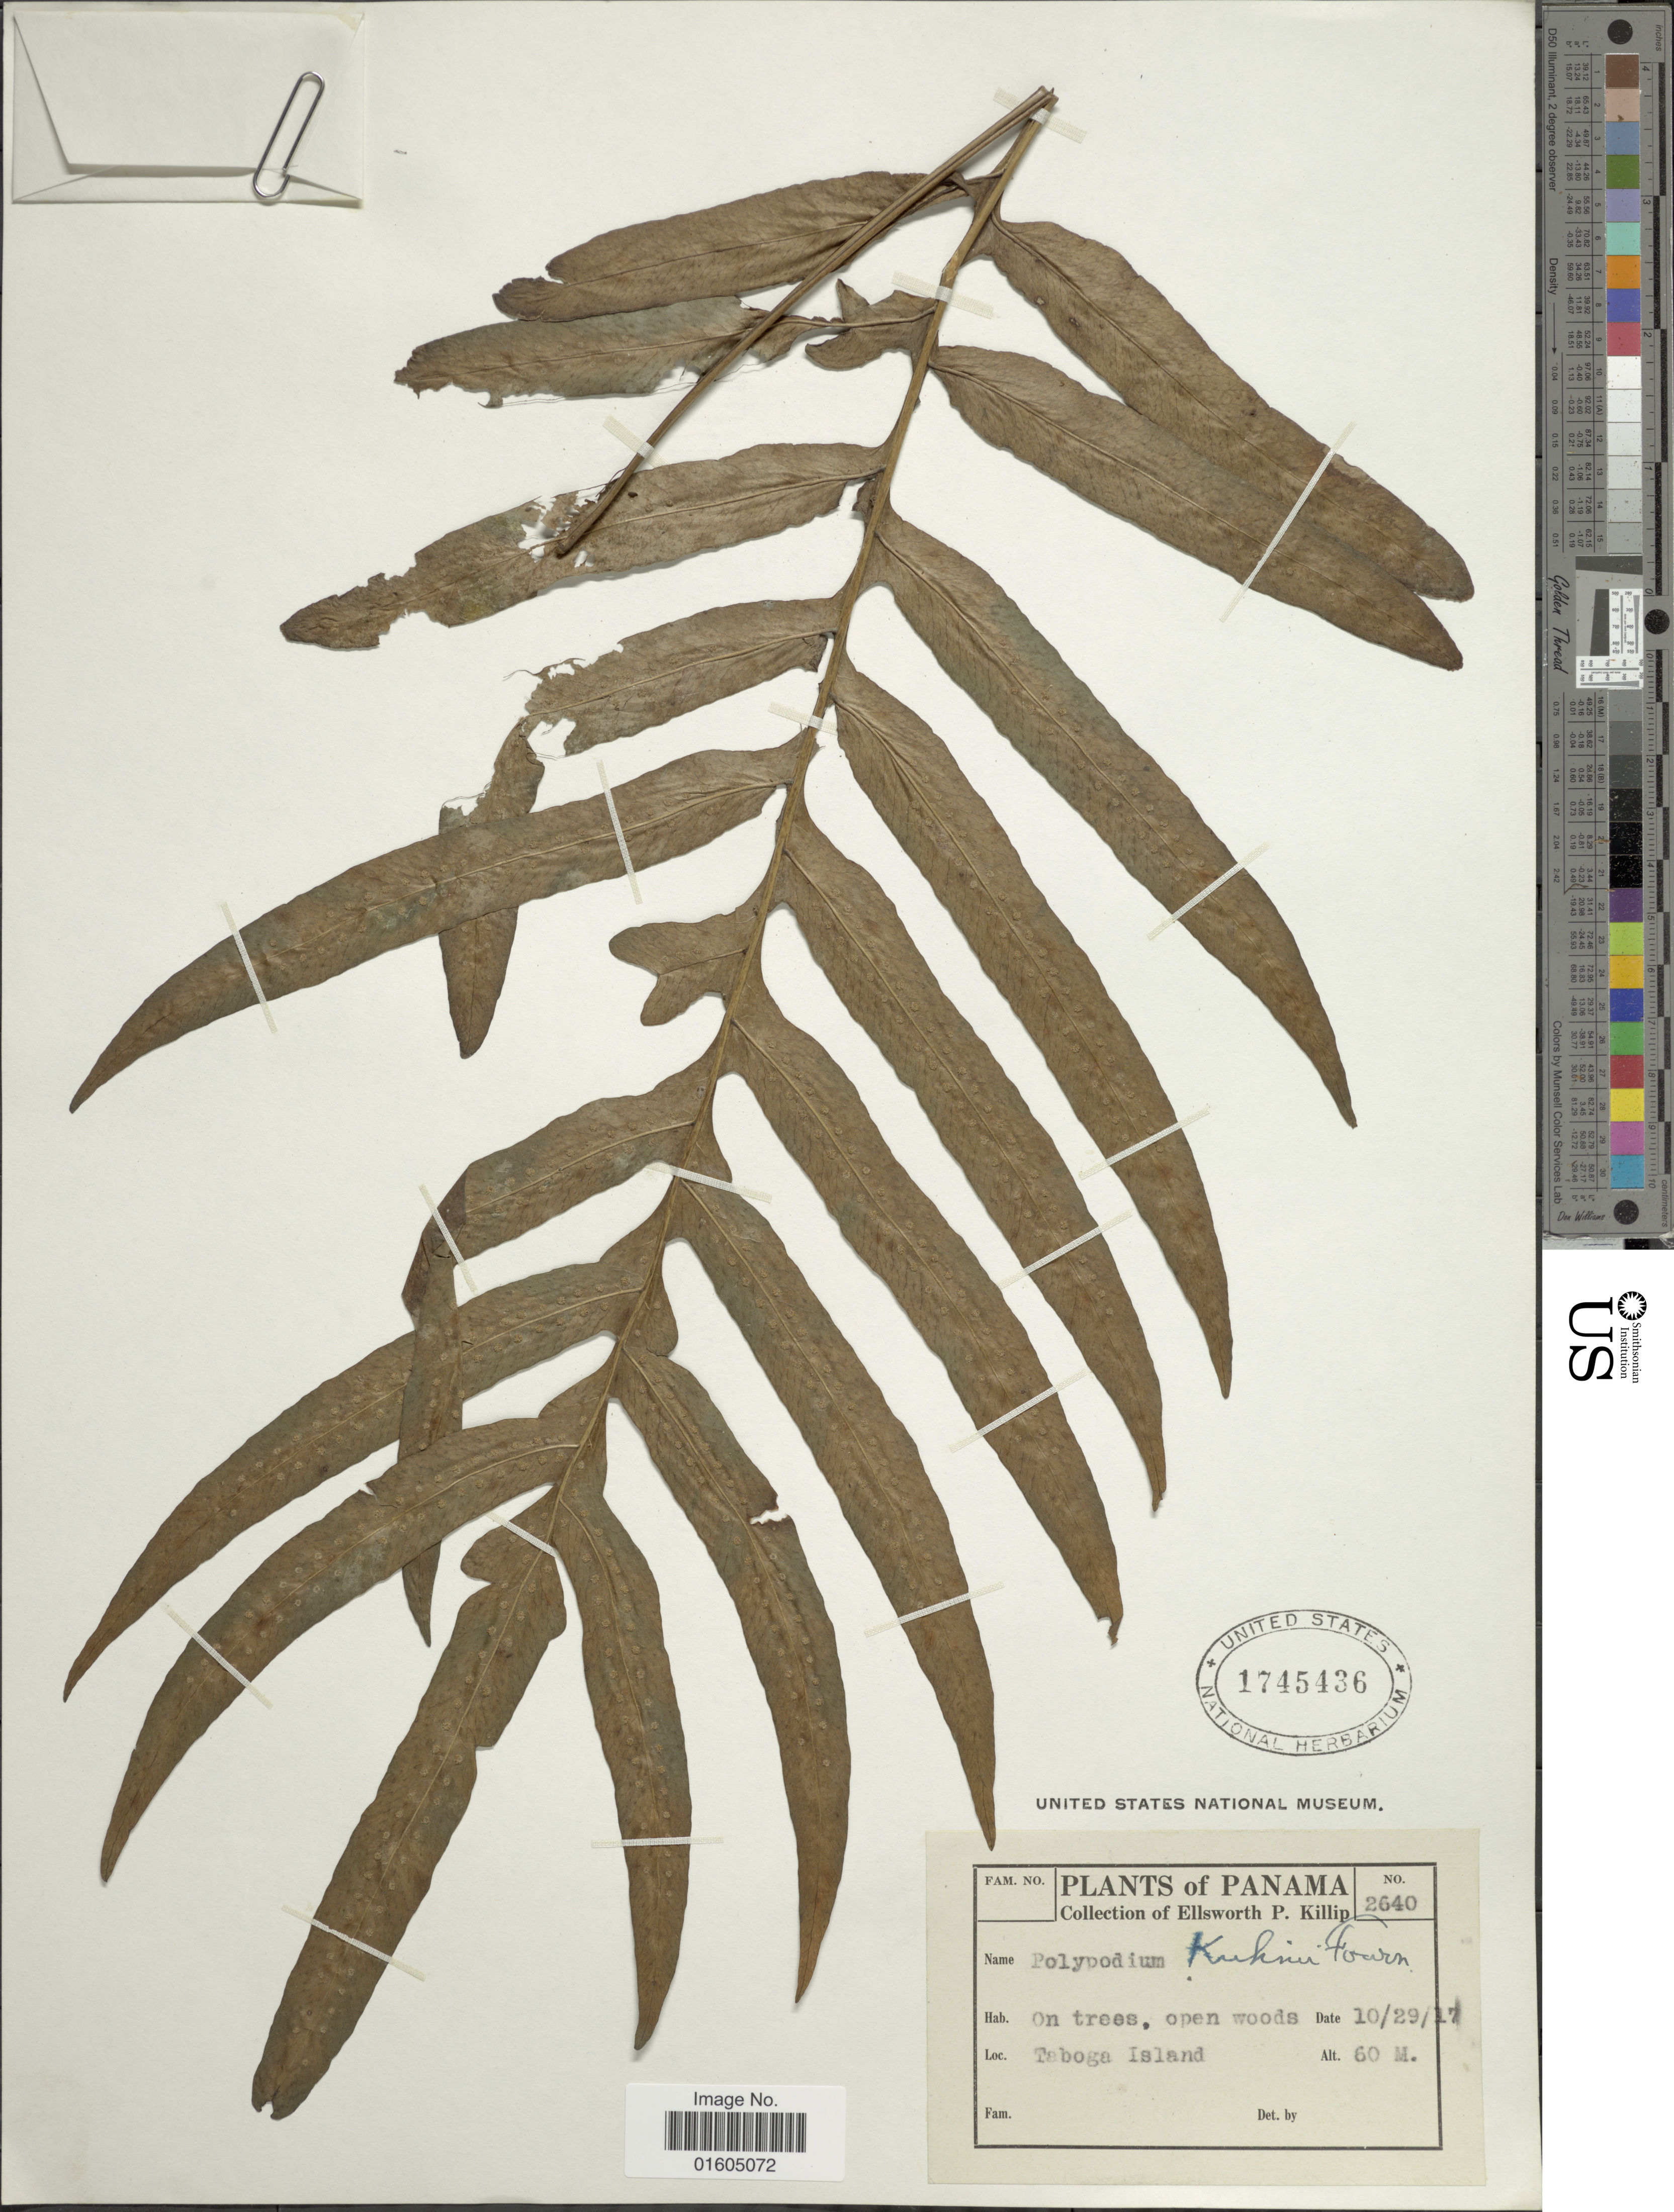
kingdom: Plantae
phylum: Tracheophyta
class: Polypodiopsida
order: Polypodiales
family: Polypodiaceae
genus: Serpocaulon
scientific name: Serpocaulon attenuatum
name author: (Humb. & Bonpl. ex Willd.) A.R. Sm.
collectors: E. P. Killip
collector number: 2640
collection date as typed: Transcribed d/m/y: 29/10/17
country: Panama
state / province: Panamá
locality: Panama. Taboga Island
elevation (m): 60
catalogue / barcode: US 1745436